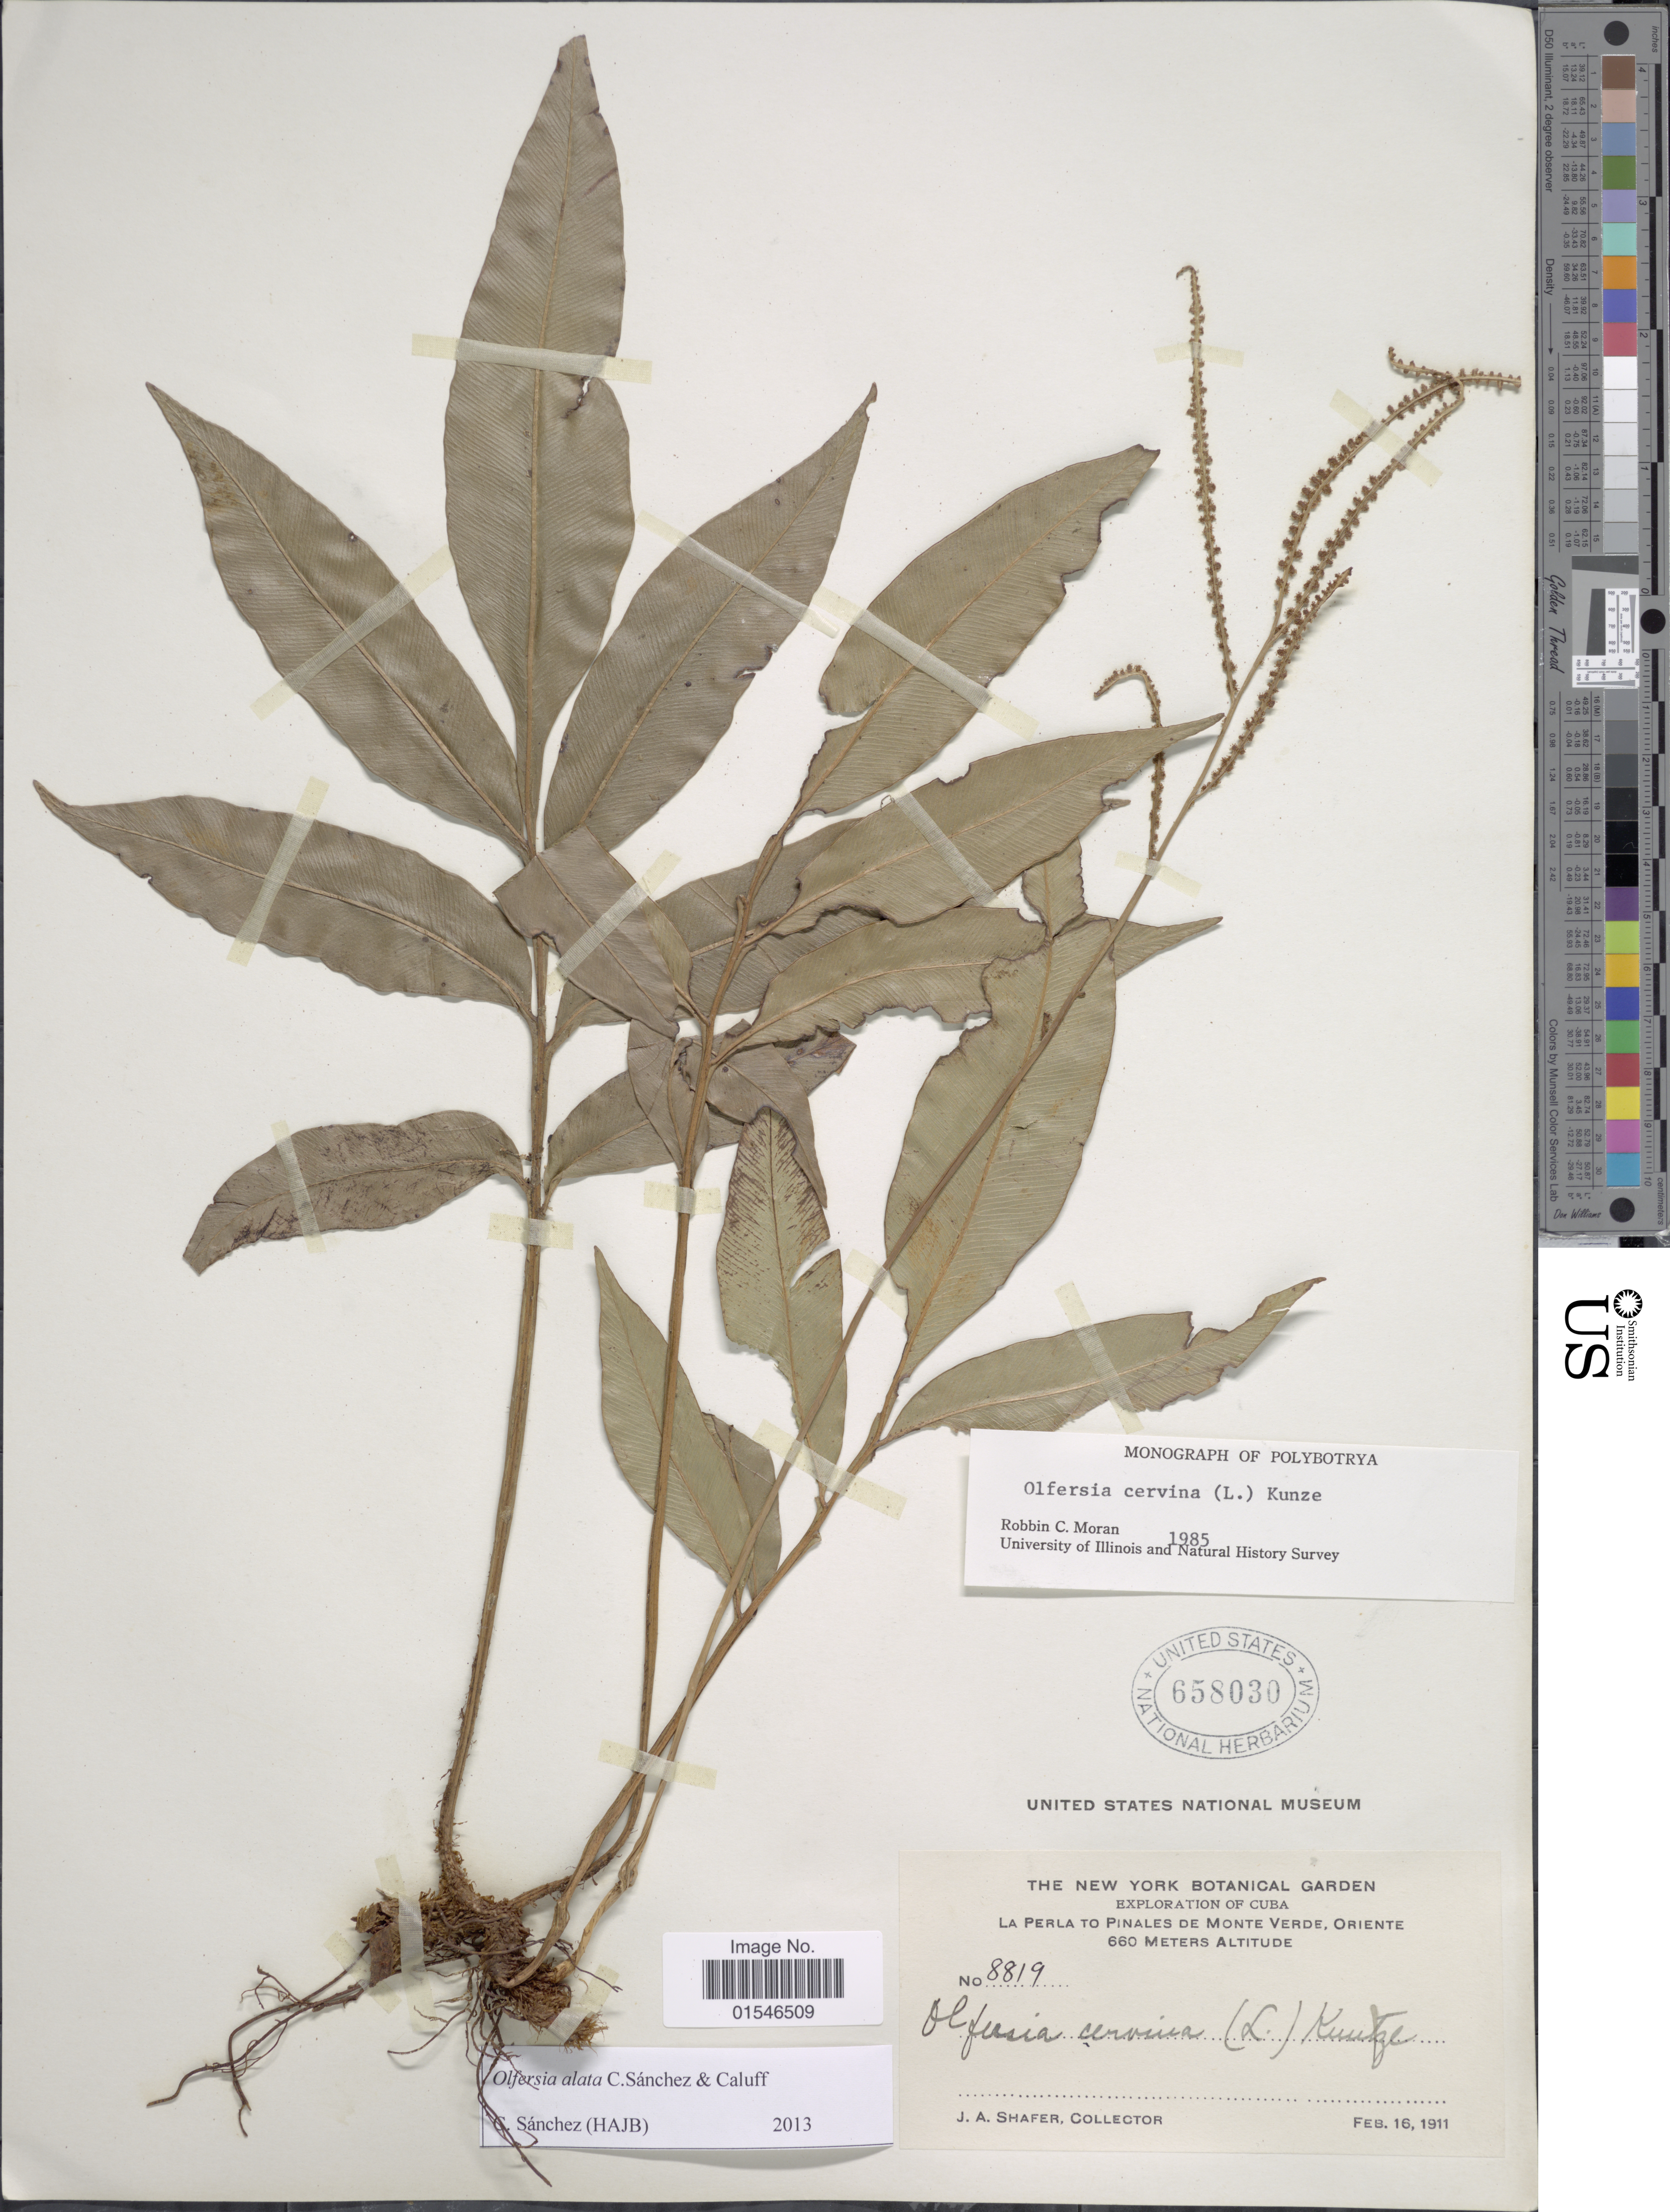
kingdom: Plantae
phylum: Tracheophyta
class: Polypodiopsida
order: Polypodiales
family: Dryopteridaceae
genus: Olfersia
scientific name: Olfersia cervina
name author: (L.) Kunze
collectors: J. A. Shafer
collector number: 8819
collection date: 1911-02-16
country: Cuba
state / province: Oriente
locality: La Perla to Pinales de Monte Verde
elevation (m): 660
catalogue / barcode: US 658030